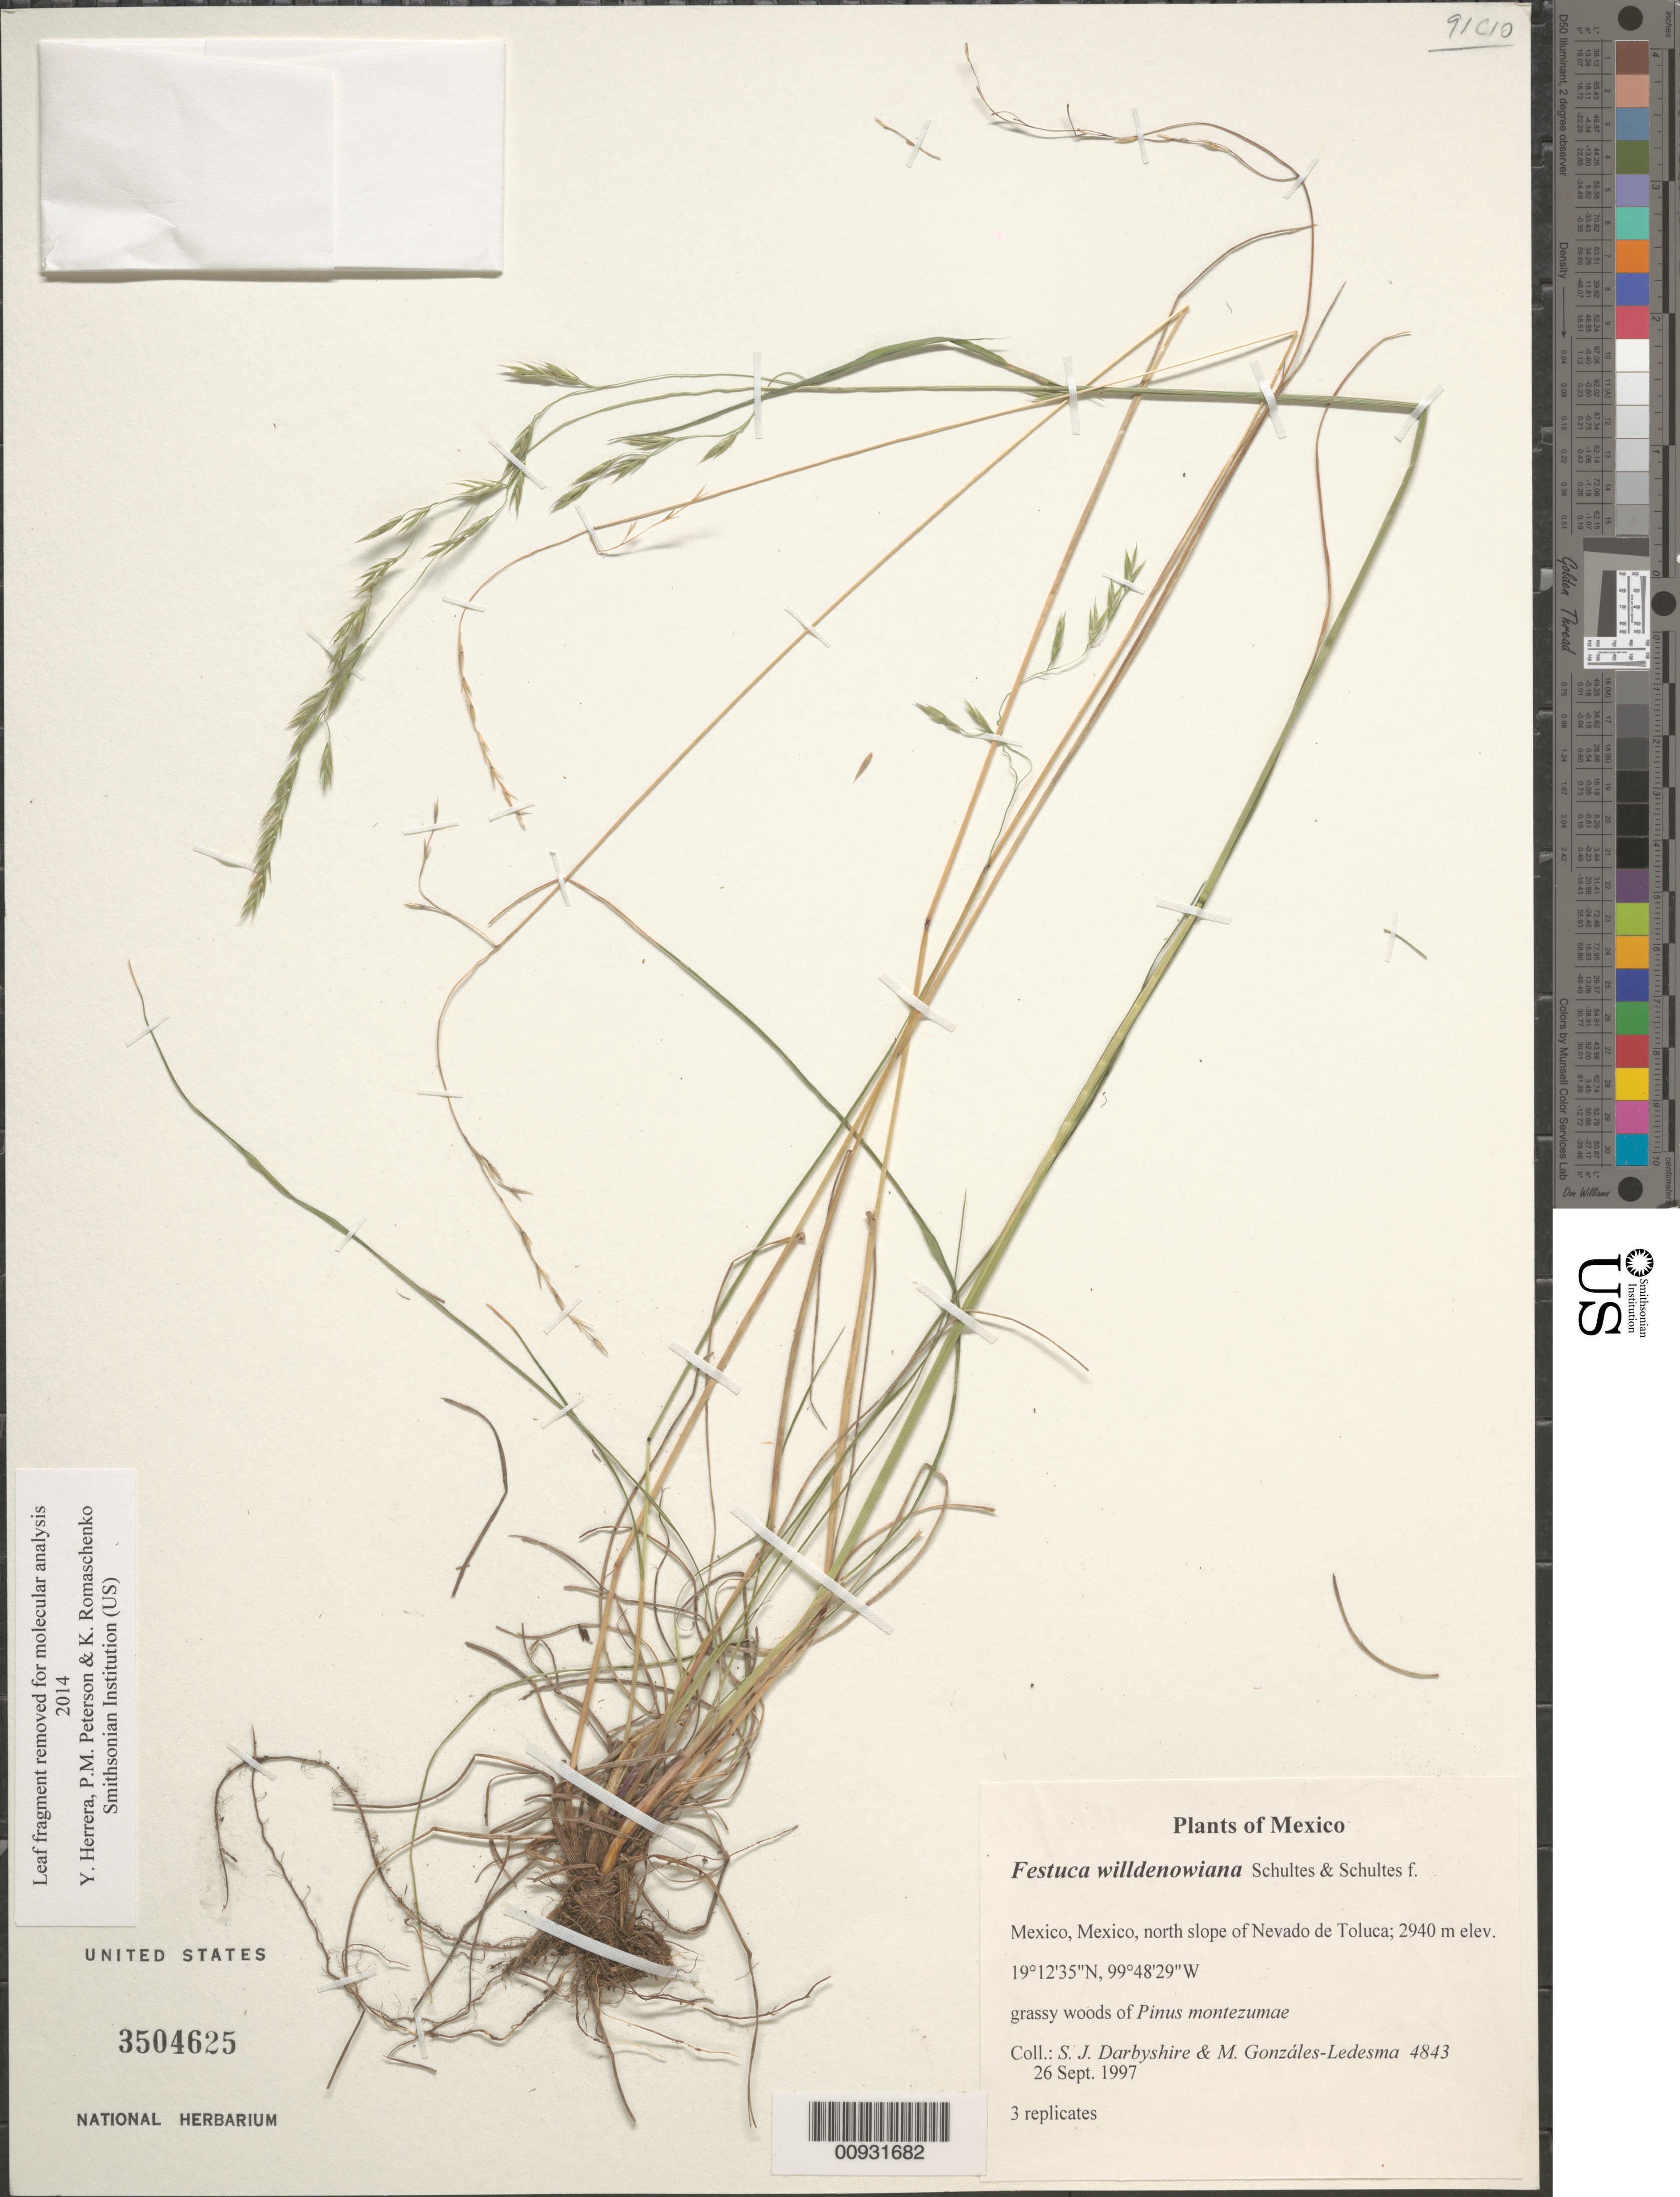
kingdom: Plantae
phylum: Tracheophyta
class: Liliopsida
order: Poales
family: Poaceae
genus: Festuca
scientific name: Festuca willdenowiana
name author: Schult. & Schult. f.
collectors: S. Darbyshire & M. González-Ledesma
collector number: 4843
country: Mexico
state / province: México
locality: N slope of Nevado de Toluca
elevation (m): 2940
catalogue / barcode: US 3504625